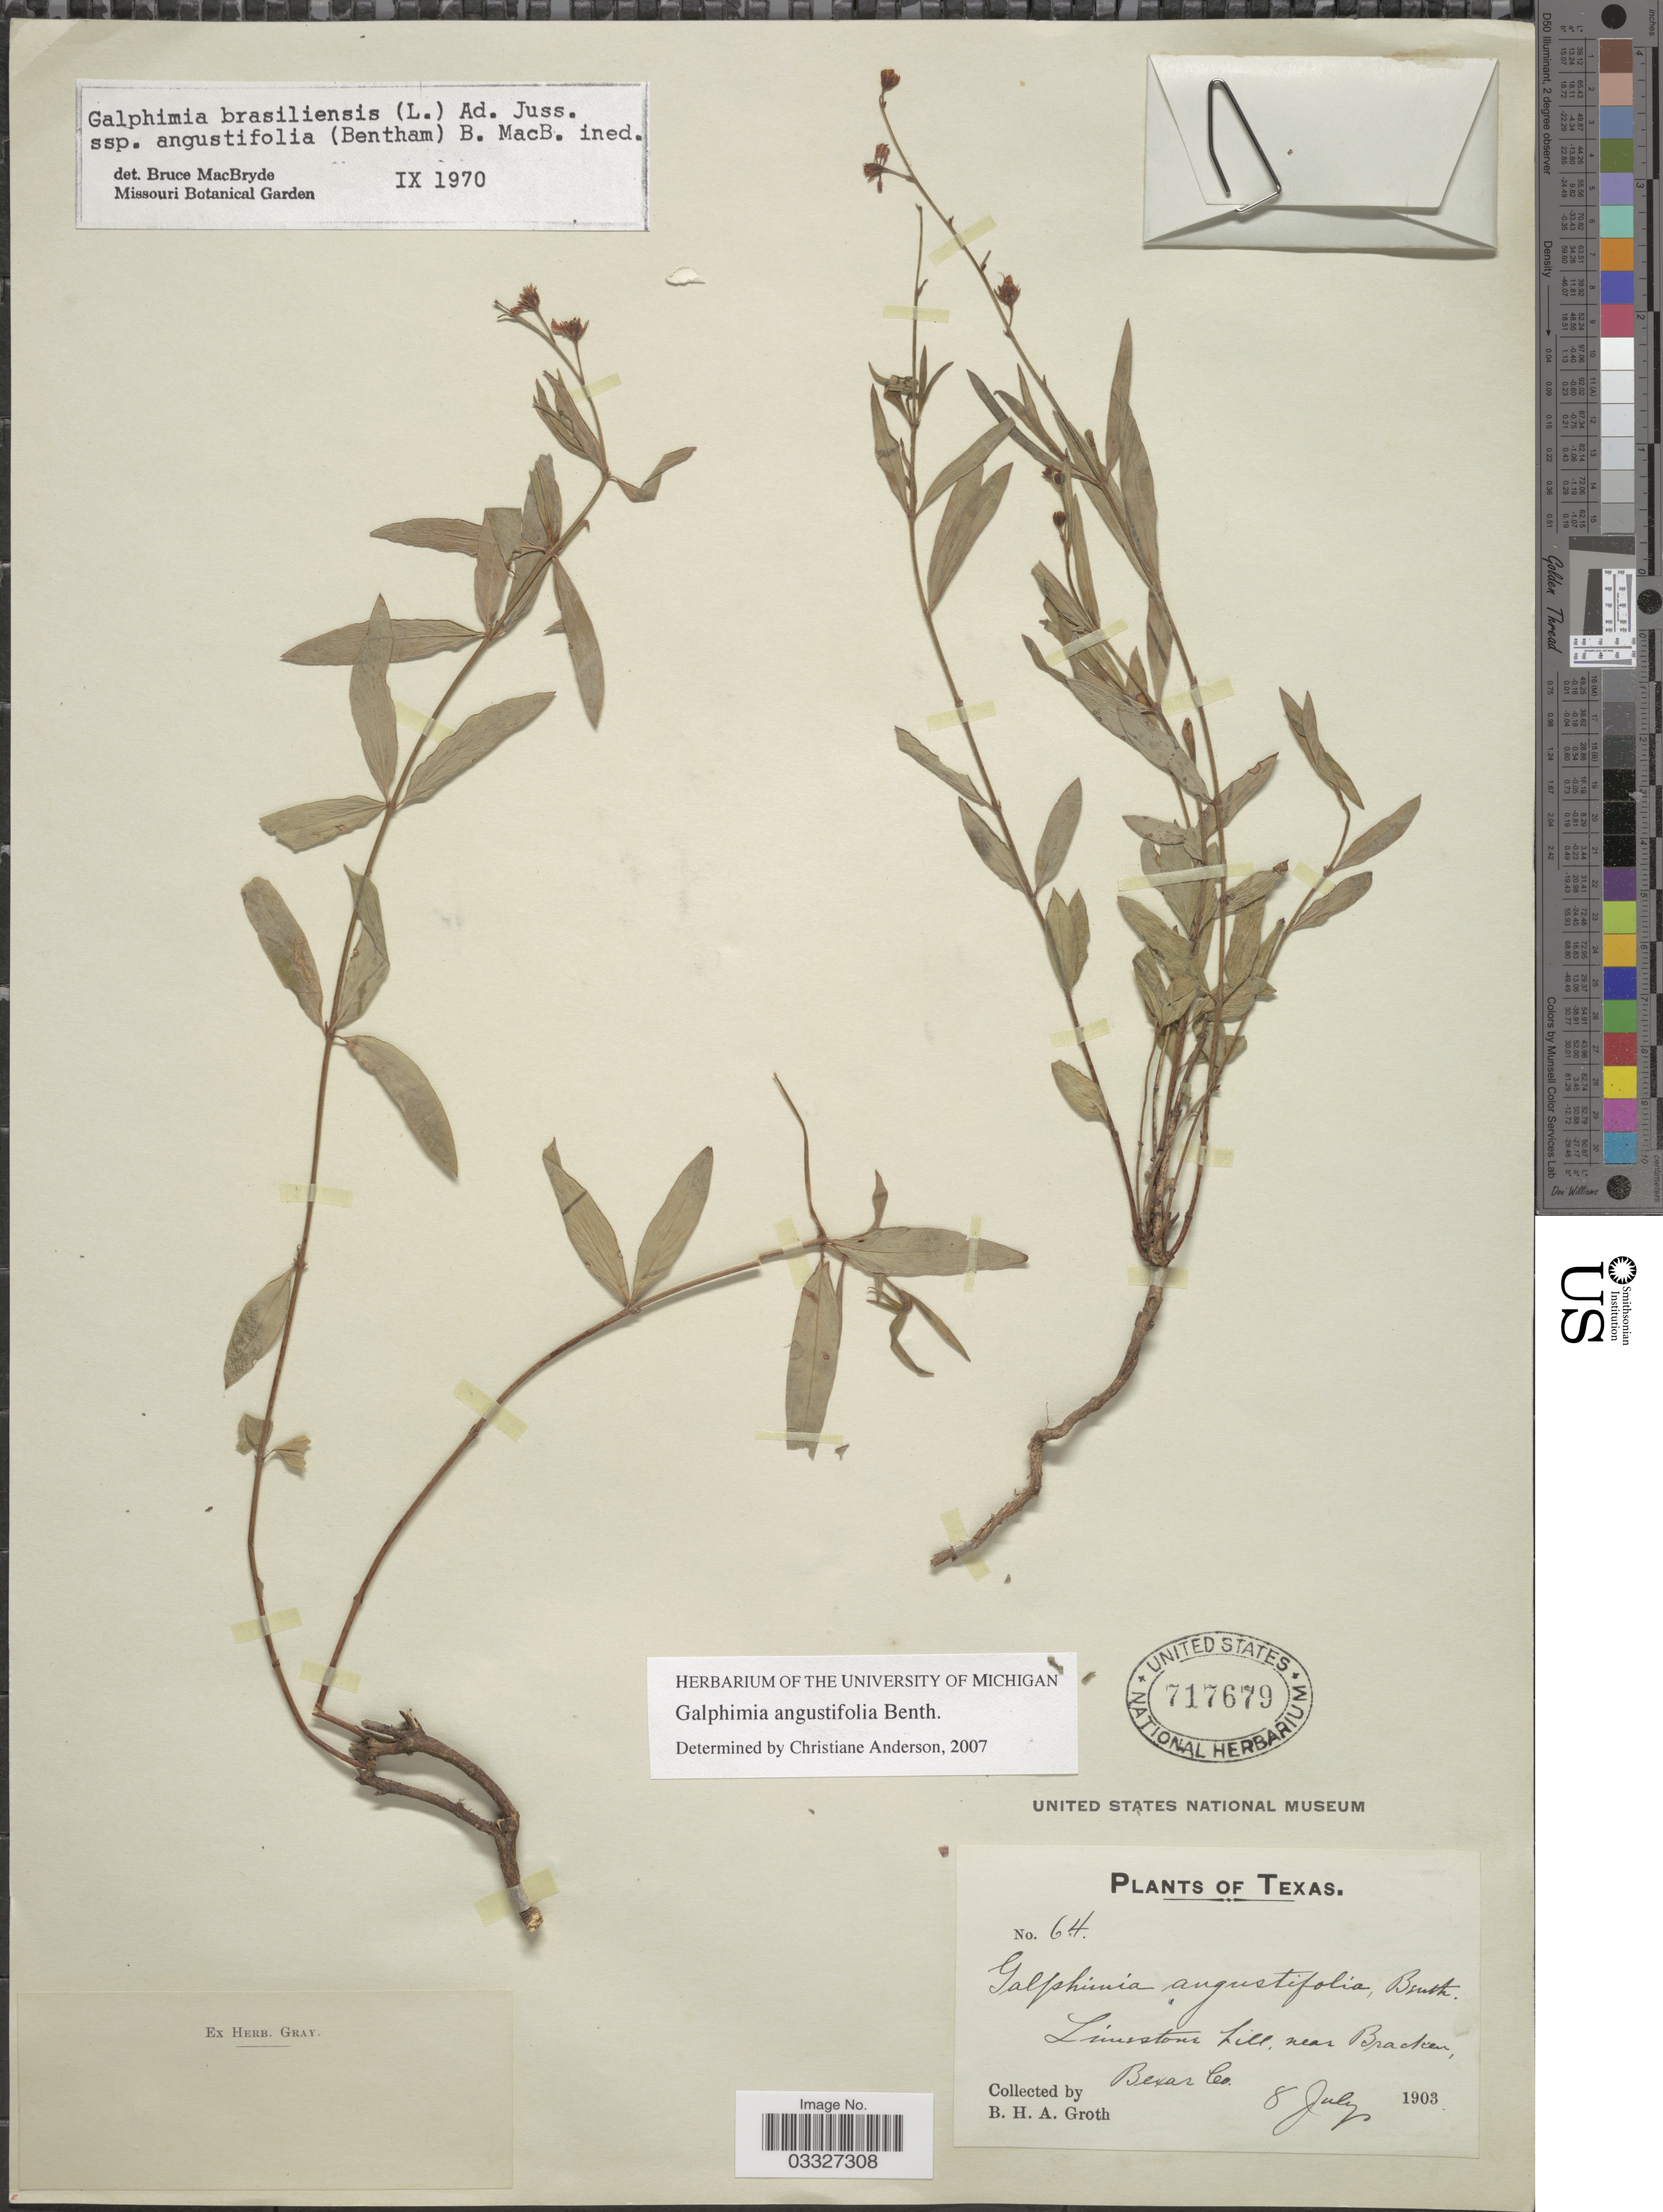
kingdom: Plantae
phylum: Tracheophyta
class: Magnoliopsida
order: Malpighiales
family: Malpighiaceae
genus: Galphimia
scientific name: Galphimia angustifolia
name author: Benth.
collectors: B. Groth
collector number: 64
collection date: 1903-07-08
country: United States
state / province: Texas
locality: Limestone hill, near Bracken, Bexar Co.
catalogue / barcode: US 717679